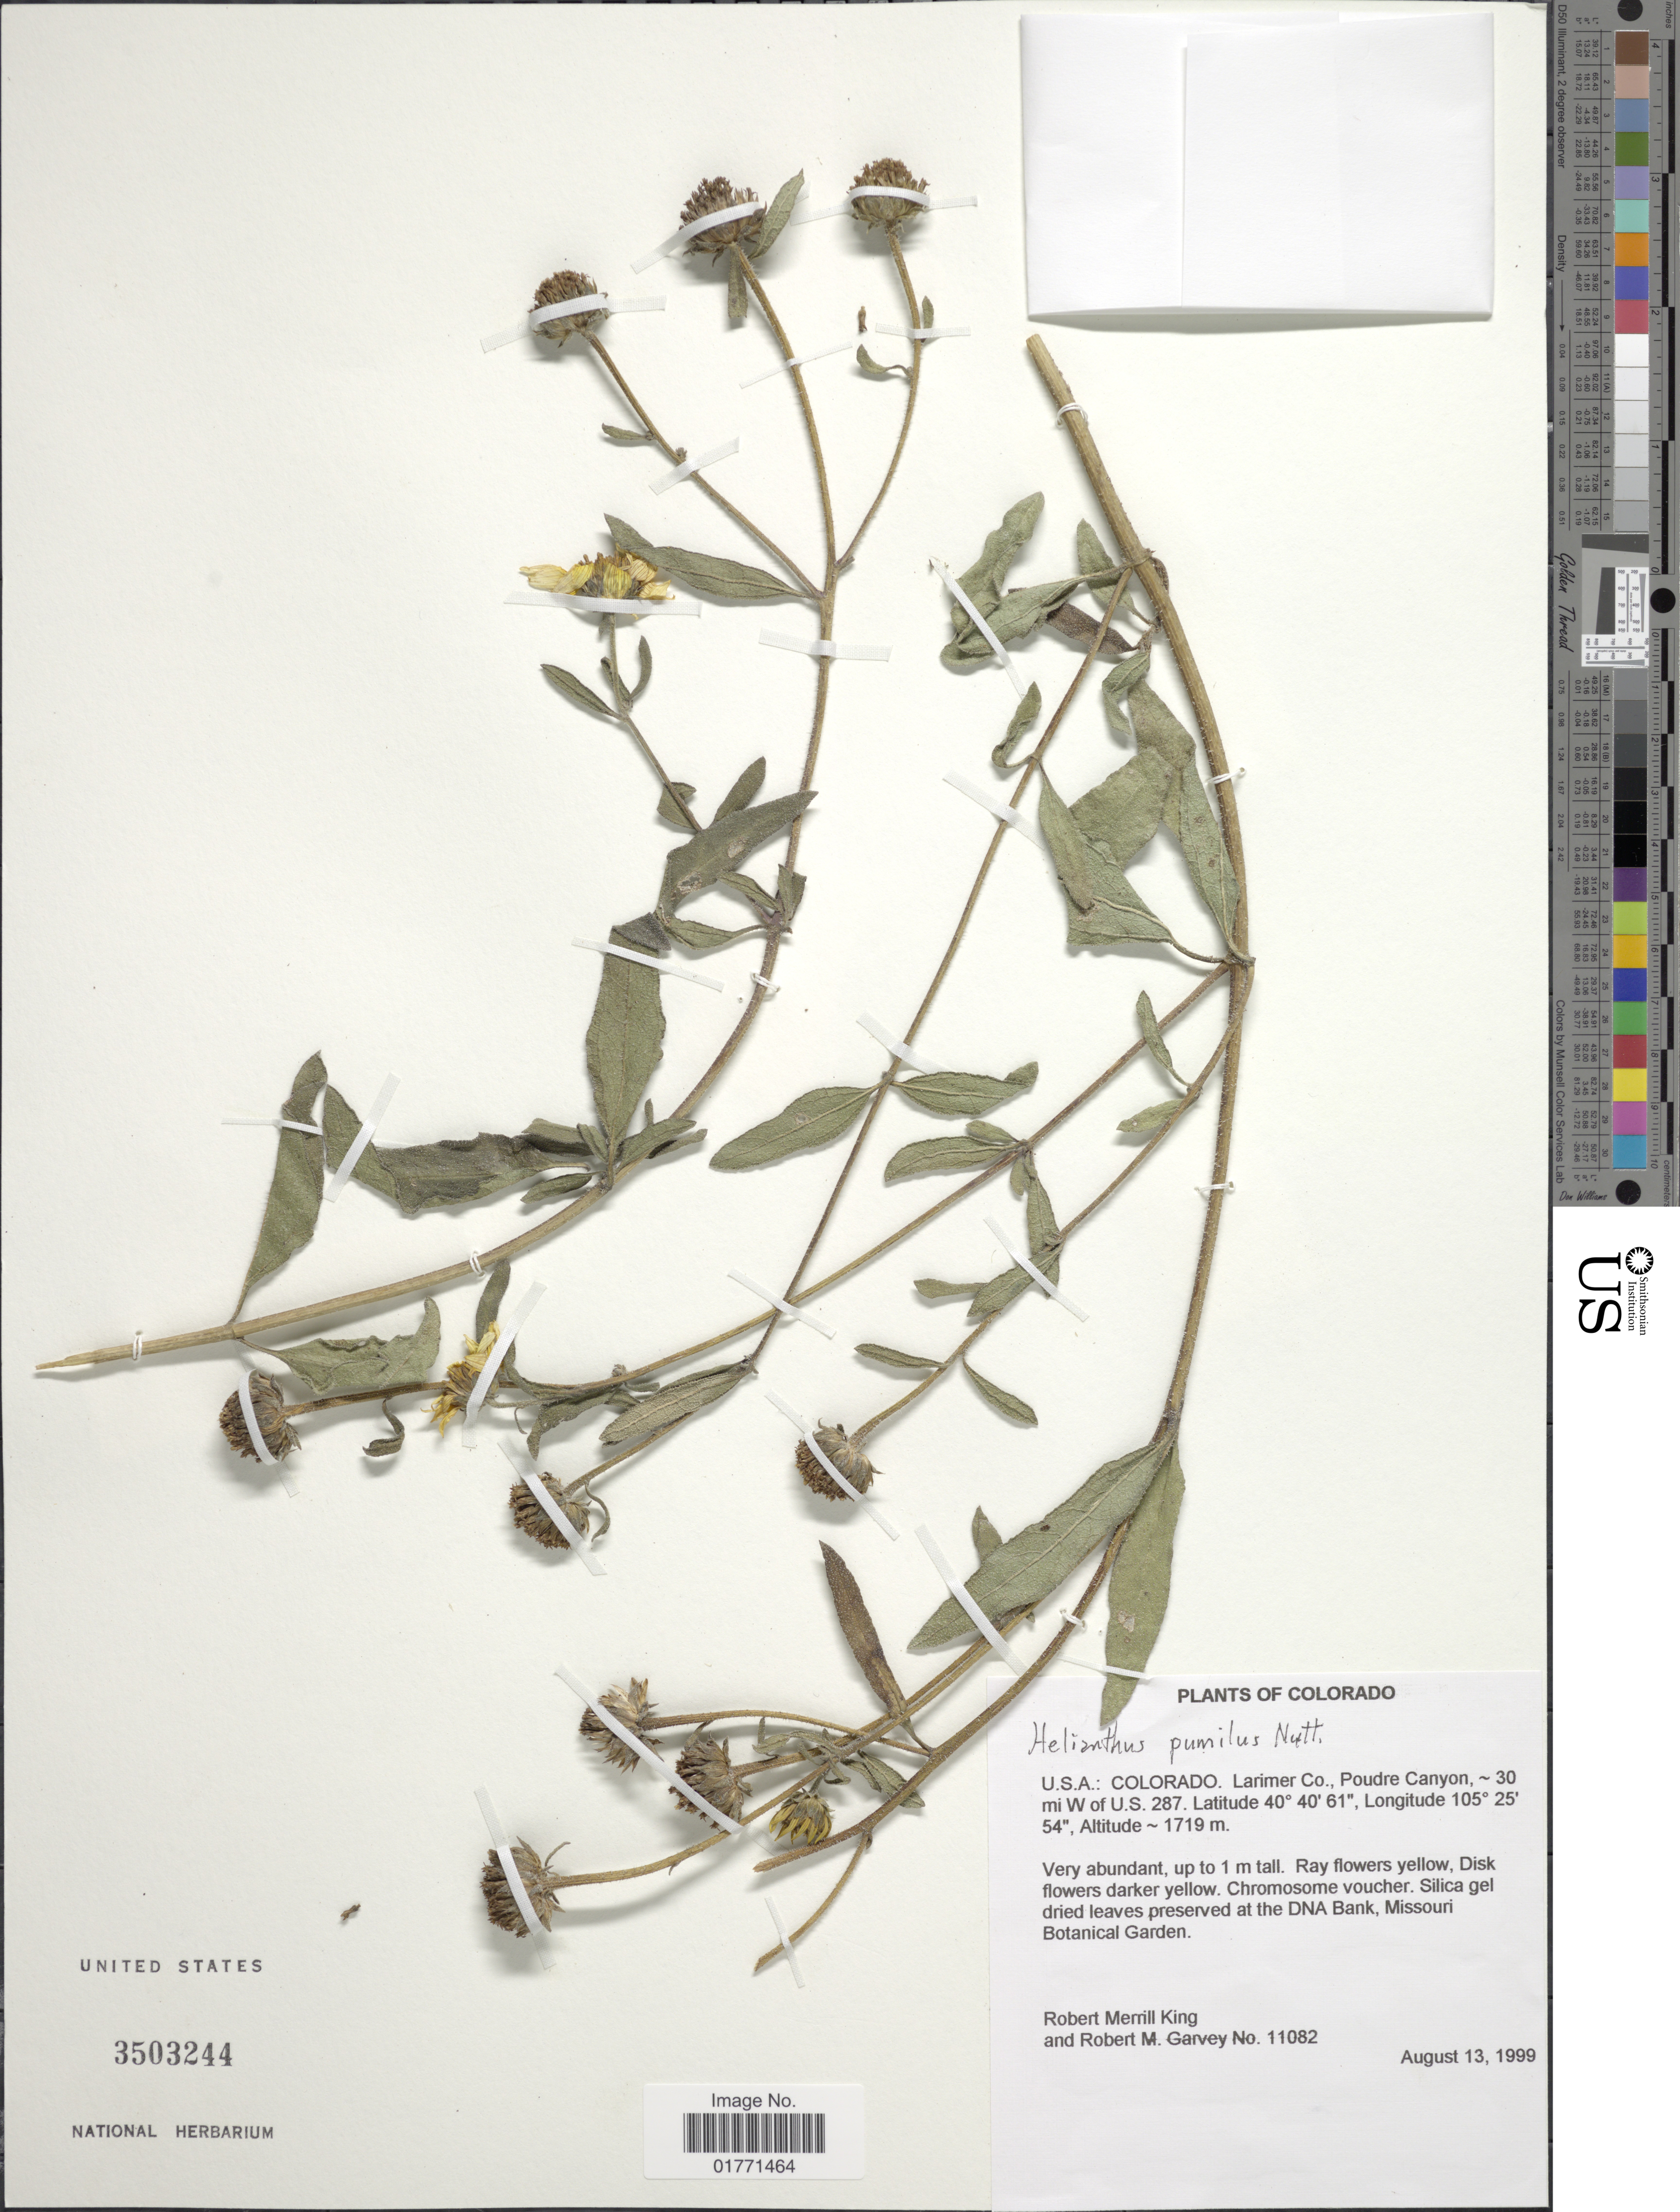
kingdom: Plantae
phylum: Tracheophyta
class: Magnoliopsida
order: Asterales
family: Asteraceae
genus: Helianthus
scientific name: Helianthus pumilis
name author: Nutt.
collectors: R. M. King & R. Garvey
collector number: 11082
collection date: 1999-08-13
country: United States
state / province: Colorado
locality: U.S.A.: Colorado, Larimer., Poudre Canyon, - 30 mi W of U.S. 287.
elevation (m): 1719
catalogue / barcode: US 3503244